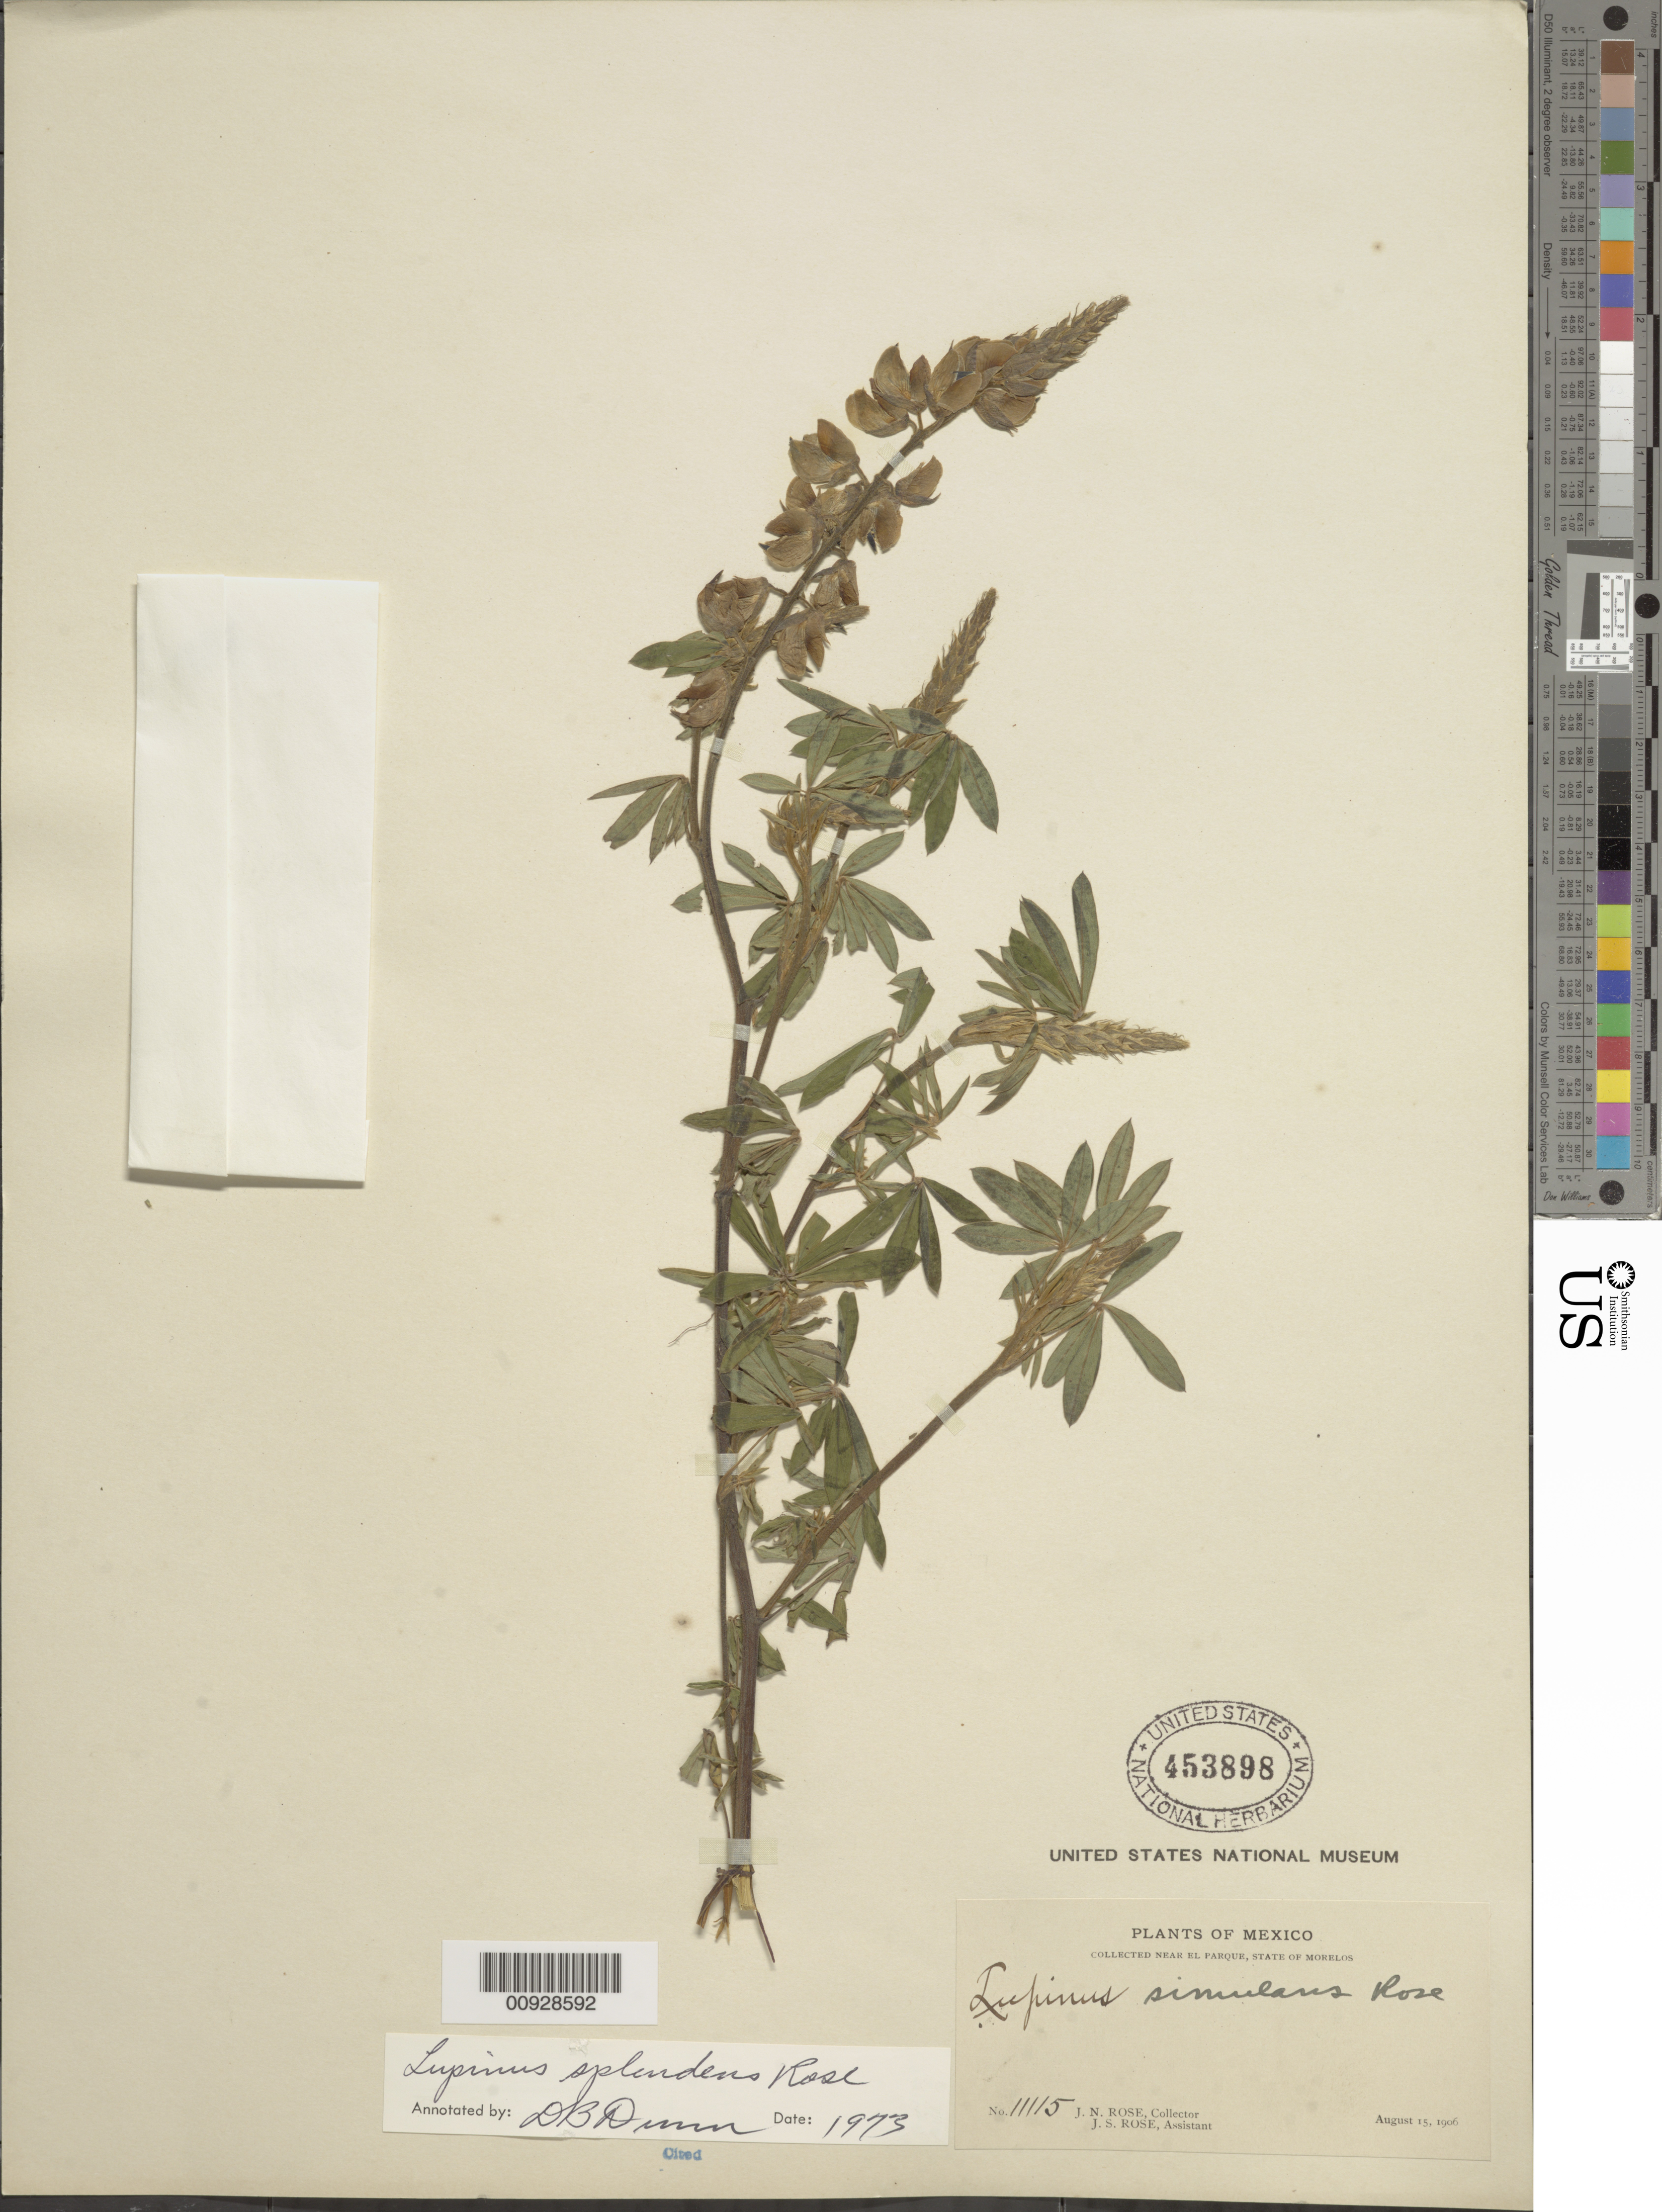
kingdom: Plantae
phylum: Tracheophyta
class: Magnoliopsida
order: Fabales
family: Fabaceae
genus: Lupinus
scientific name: Lupinus splendens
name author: Rose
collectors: J. N. Rose & J. S. Rose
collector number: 11115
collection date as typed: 15 Aug 1906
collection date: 1906-08-15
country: Mexico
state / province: Morelos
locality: Near El Parque.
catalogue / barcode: US 453898